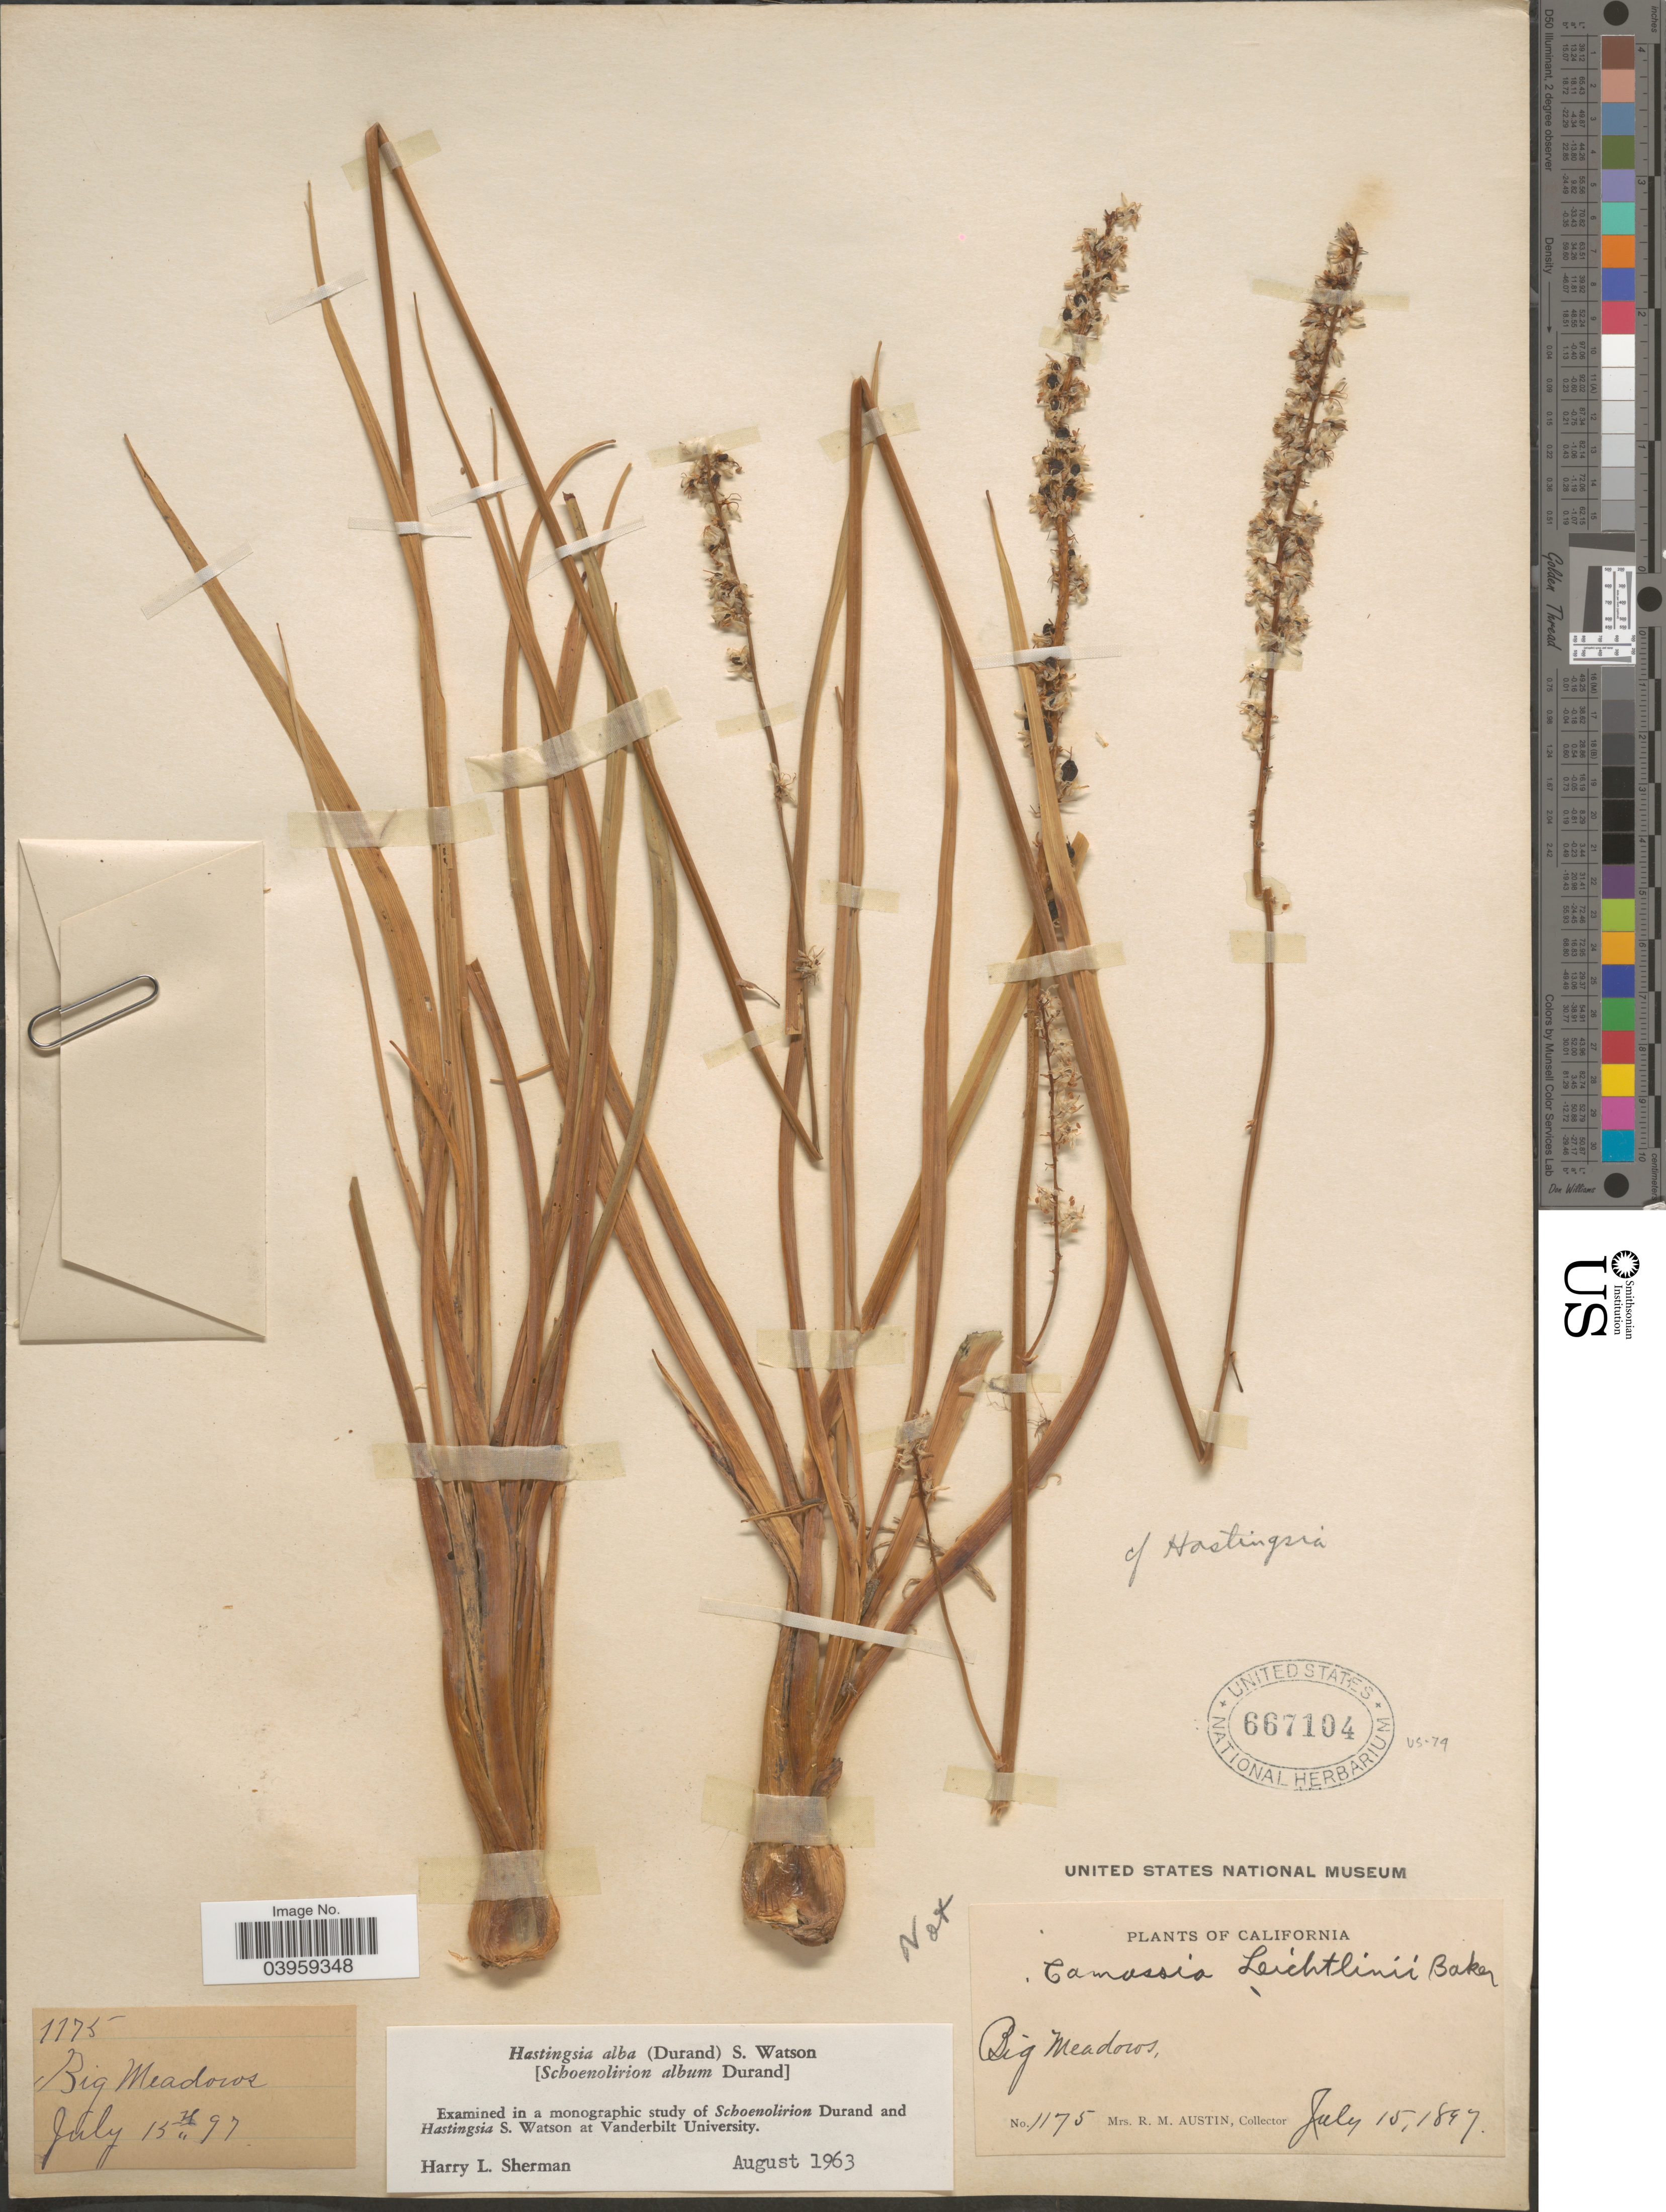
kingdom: Plantae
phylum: Tracheophyta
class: Liliopsida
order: Asparagales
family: Asparagaceae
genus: Hastingsia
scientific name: Hastingsia alba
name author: (Durand) S. Watson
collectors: R. Austin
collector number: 1175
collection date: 1897-07-15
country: United States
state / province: California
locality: Big Meadows.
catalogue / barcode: US 667104